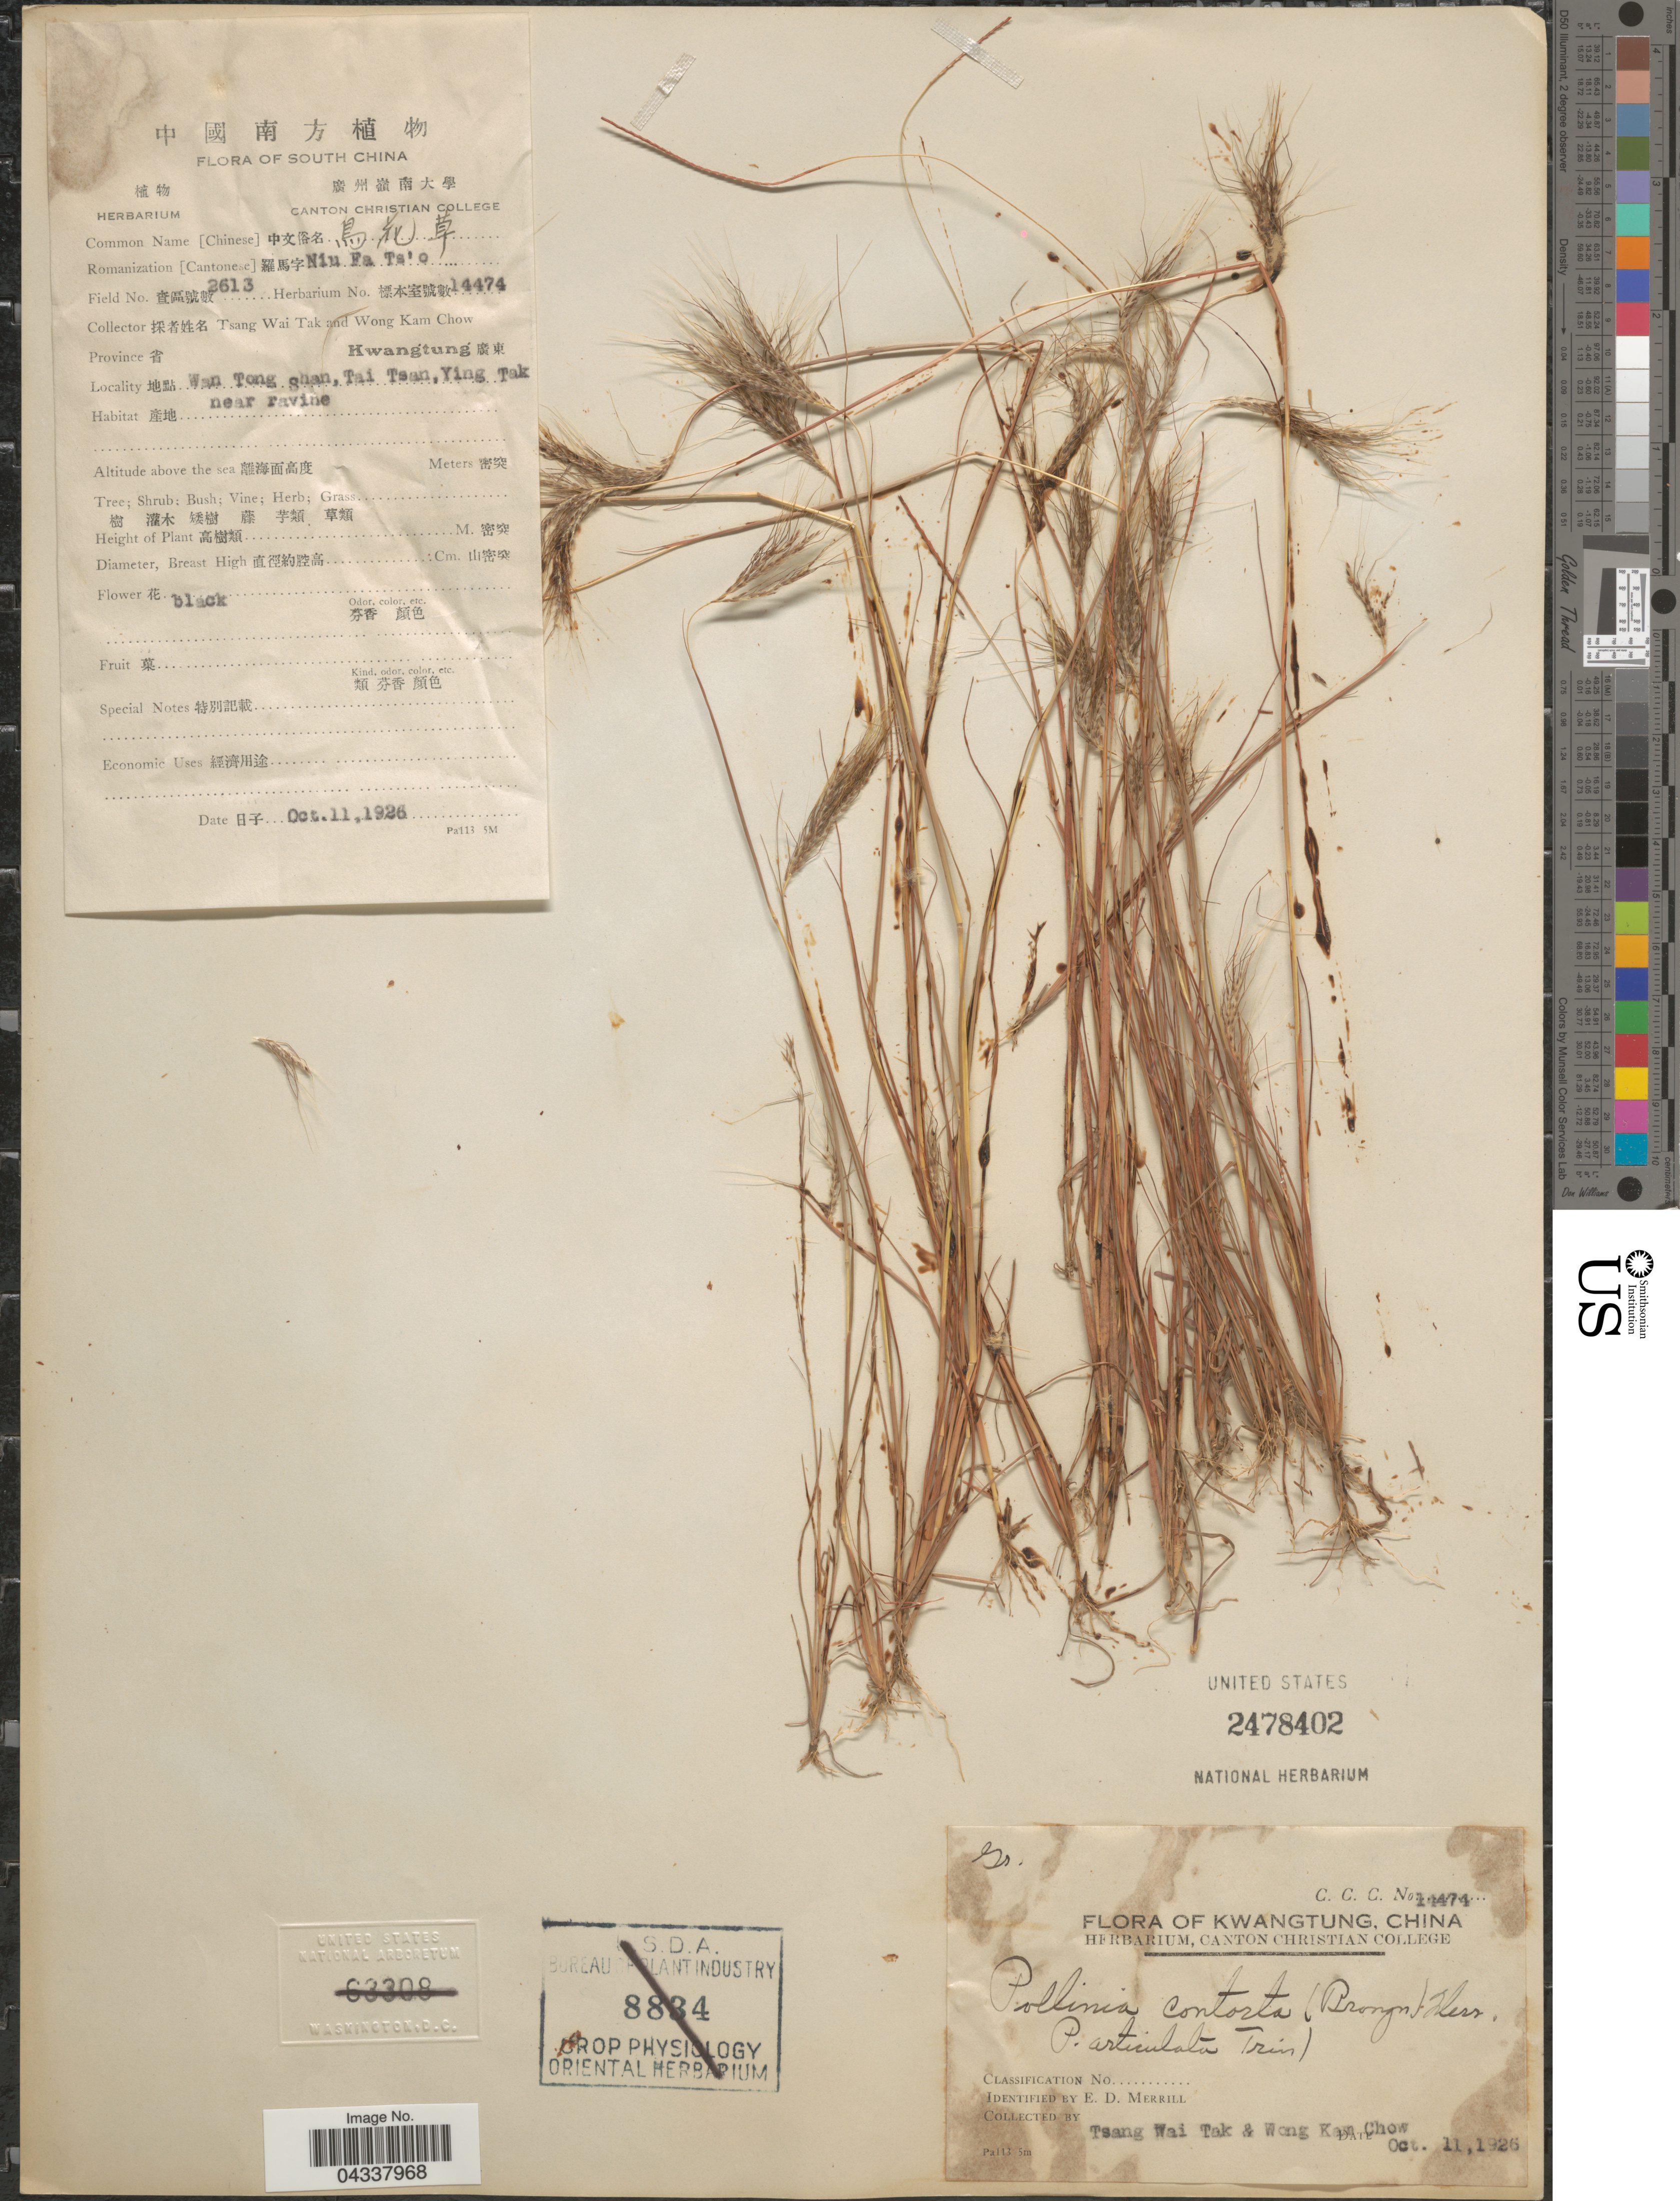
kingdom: Plantae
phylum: Tracheophyta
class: Liliopsida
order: Poales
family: Poaceae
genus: Pseudopogonatherum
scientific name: Pseudopogonatherum contortum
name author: A. Camus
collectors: W. T. Tsang & W. Chow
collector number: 2613/14474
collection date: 1926-10-11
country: China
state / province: Guangdong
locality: South China. Province [Foreign script] Kwangtung [Foreign script]. Wan Tong Shan, Tai Tsan, Ying Tak.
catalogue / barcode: US 2478402